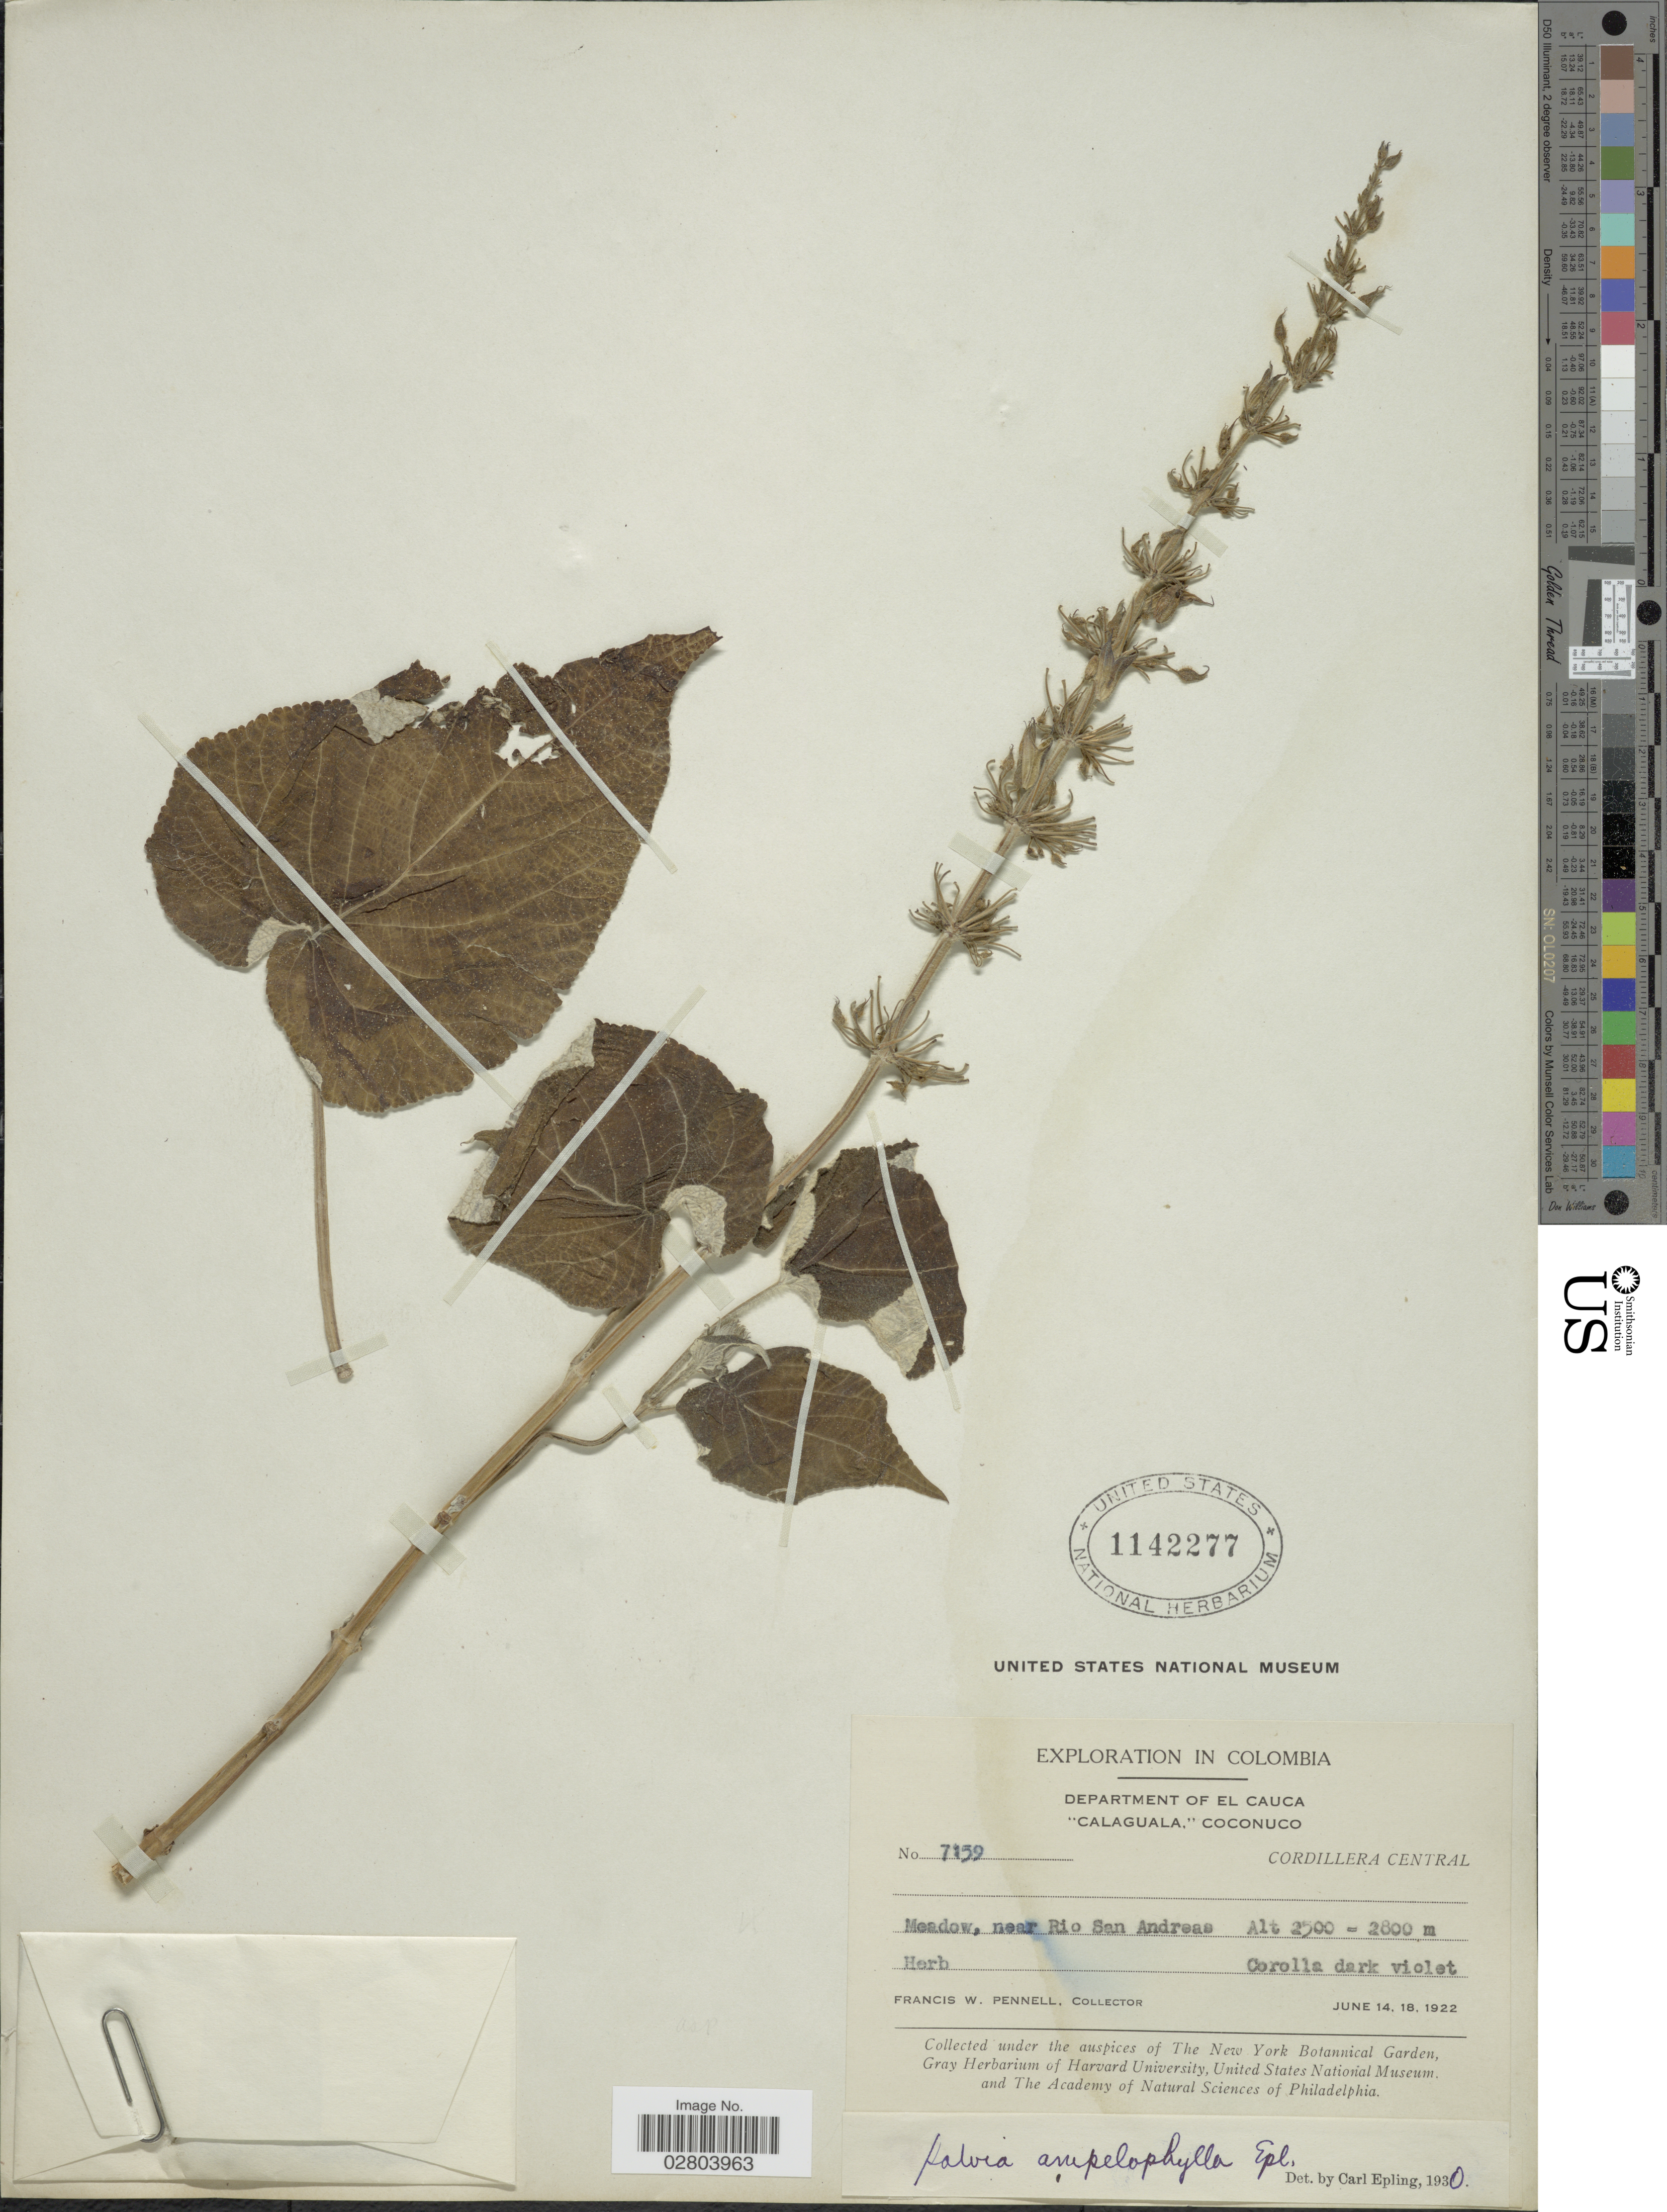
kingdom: Plantae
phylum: Tracheophyta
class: Magnoliopsida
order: Lamiales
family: Lamiaceae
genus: Salvia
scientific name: Salvia amethystina subsp. ampelophylla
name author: (Epling) J.R.I. Wood & Harley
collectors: F. W. Pennell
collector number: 7159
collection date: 1922-06-14/1922-06-18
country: Colombia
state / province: Cauca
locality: Department of El Cauca "Calaguala." Coconuco, Cordillera Central. Meadow, near San Andreas.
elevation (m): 2500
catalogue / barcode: US 1142277